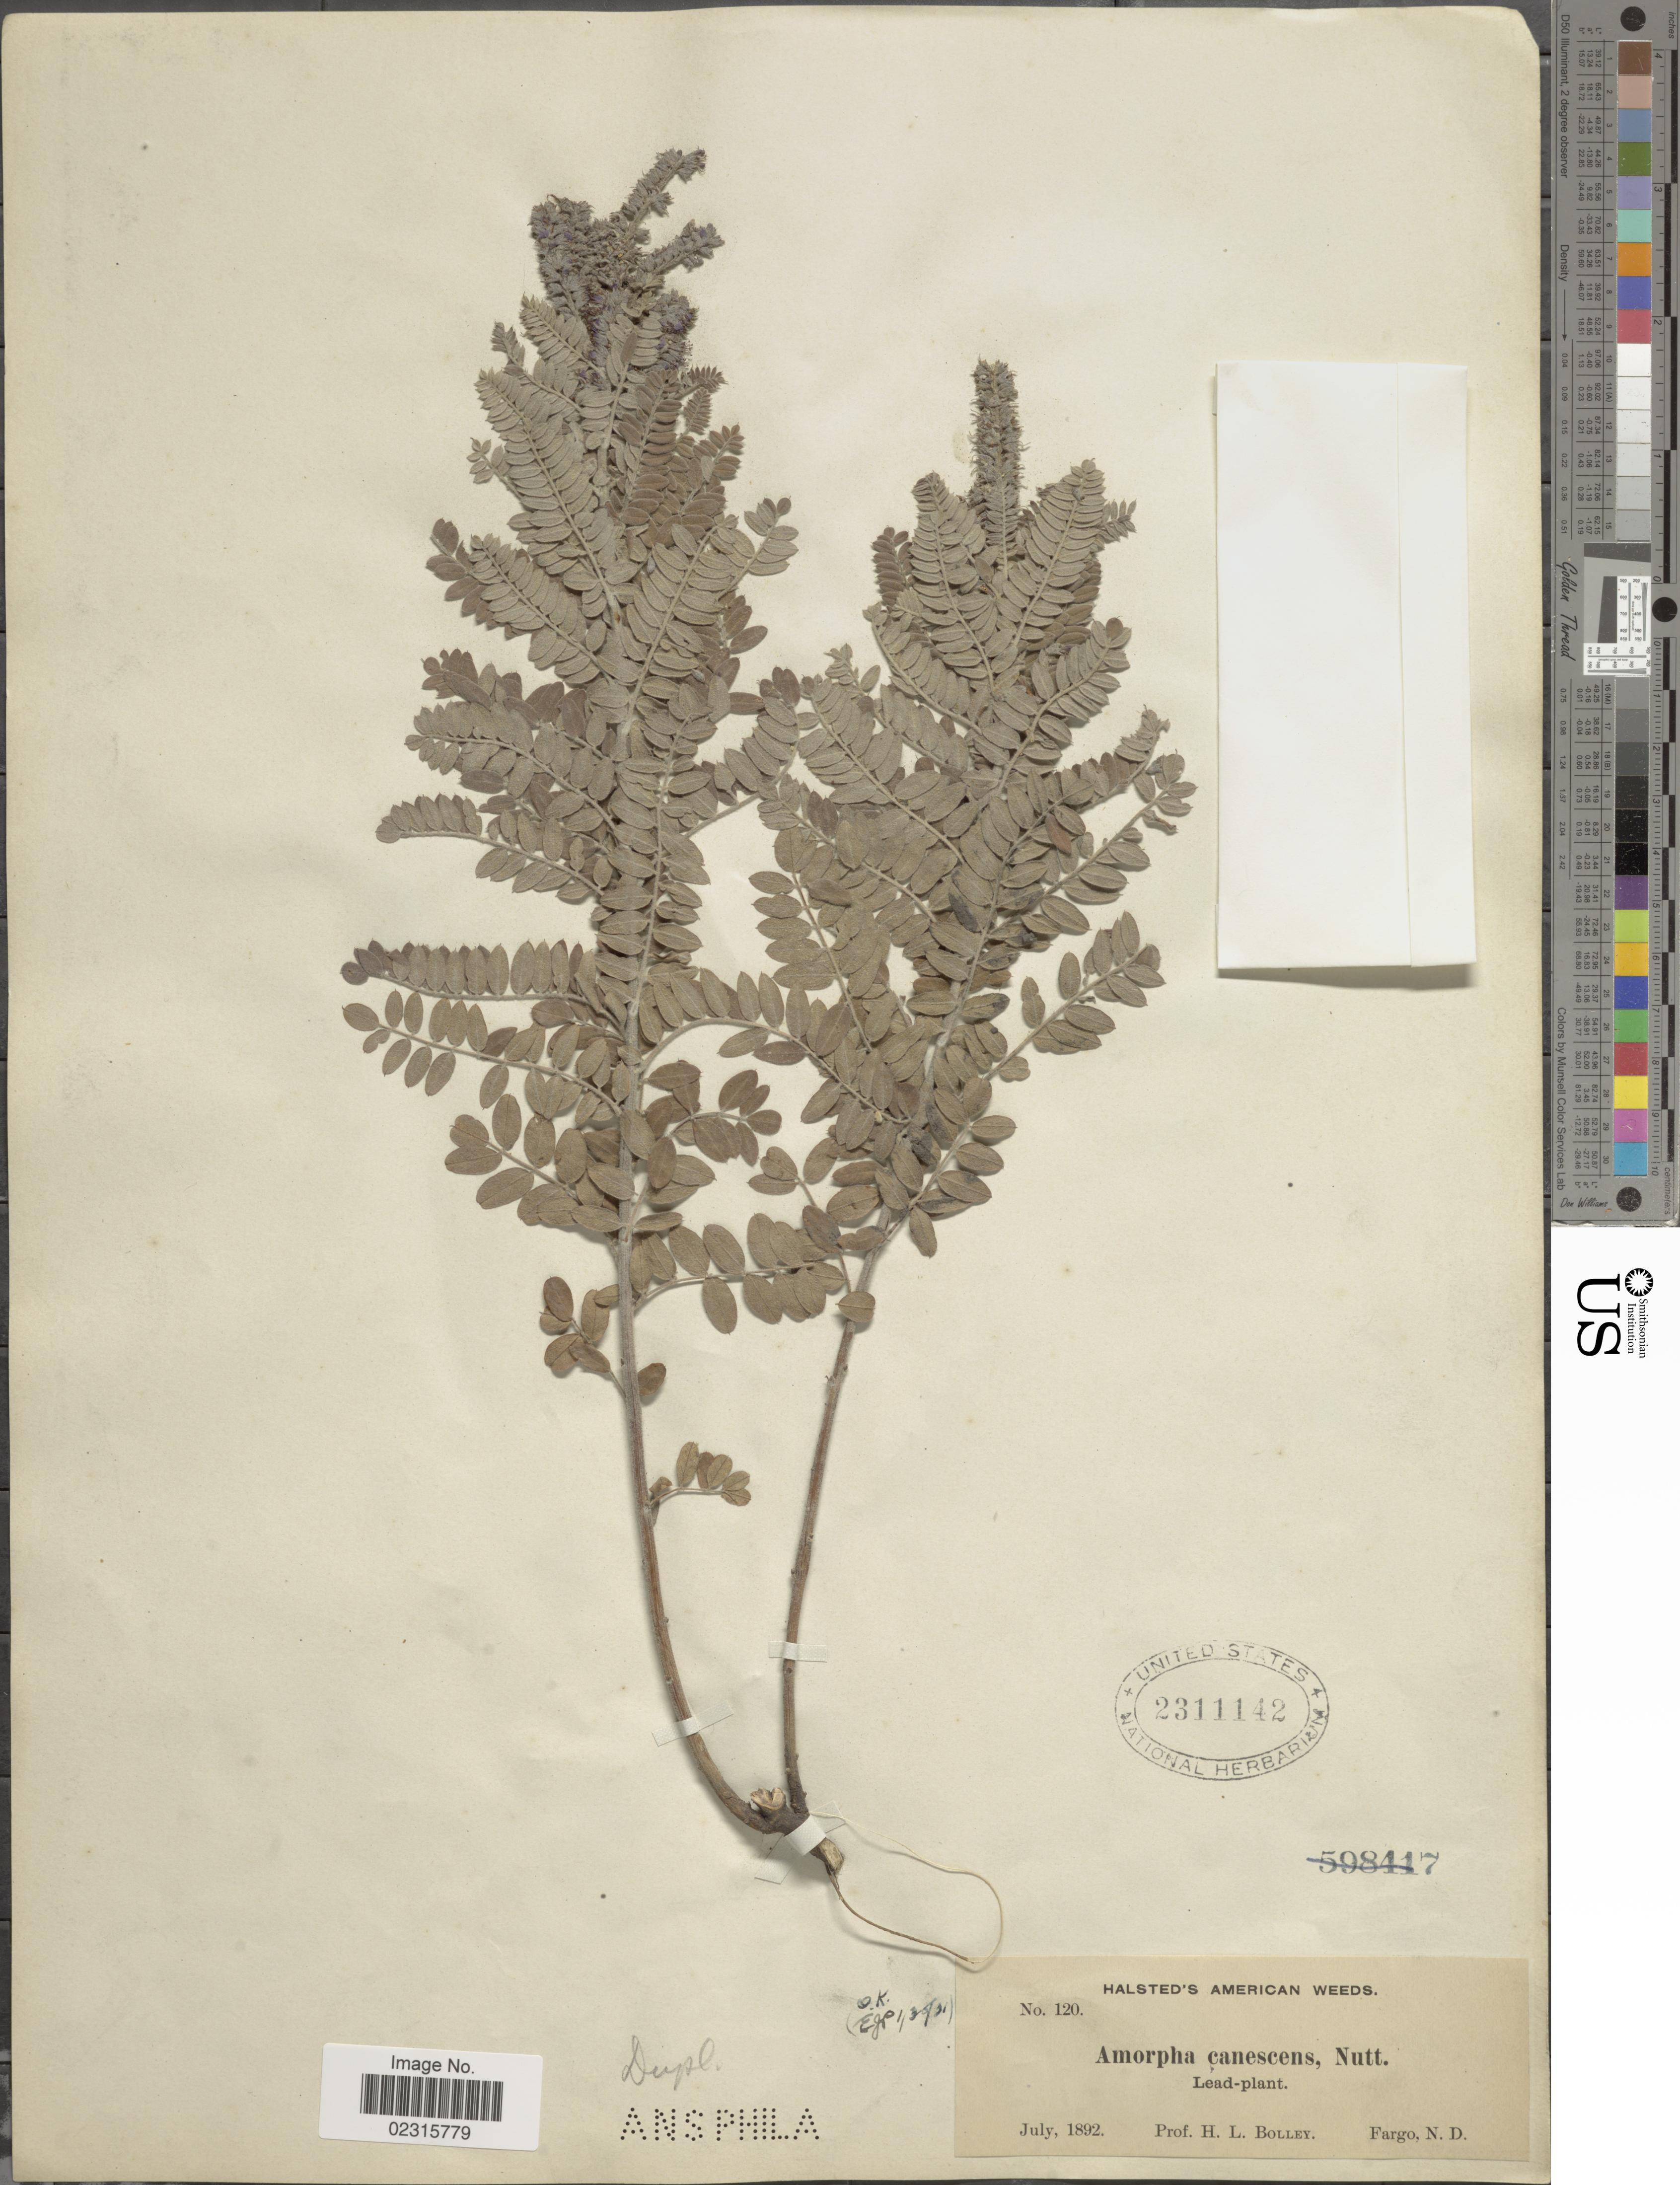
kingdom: Plantae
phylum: Tracheophyta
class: Magnoliopsida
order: Fabales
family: Fabaceae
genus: Amorpha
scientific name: Amorpha canescens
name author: Pursh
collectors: H. Bolley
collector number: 120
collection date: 1892-07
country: United States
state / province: North Dakota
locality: Fargo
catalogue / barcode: US 2311142